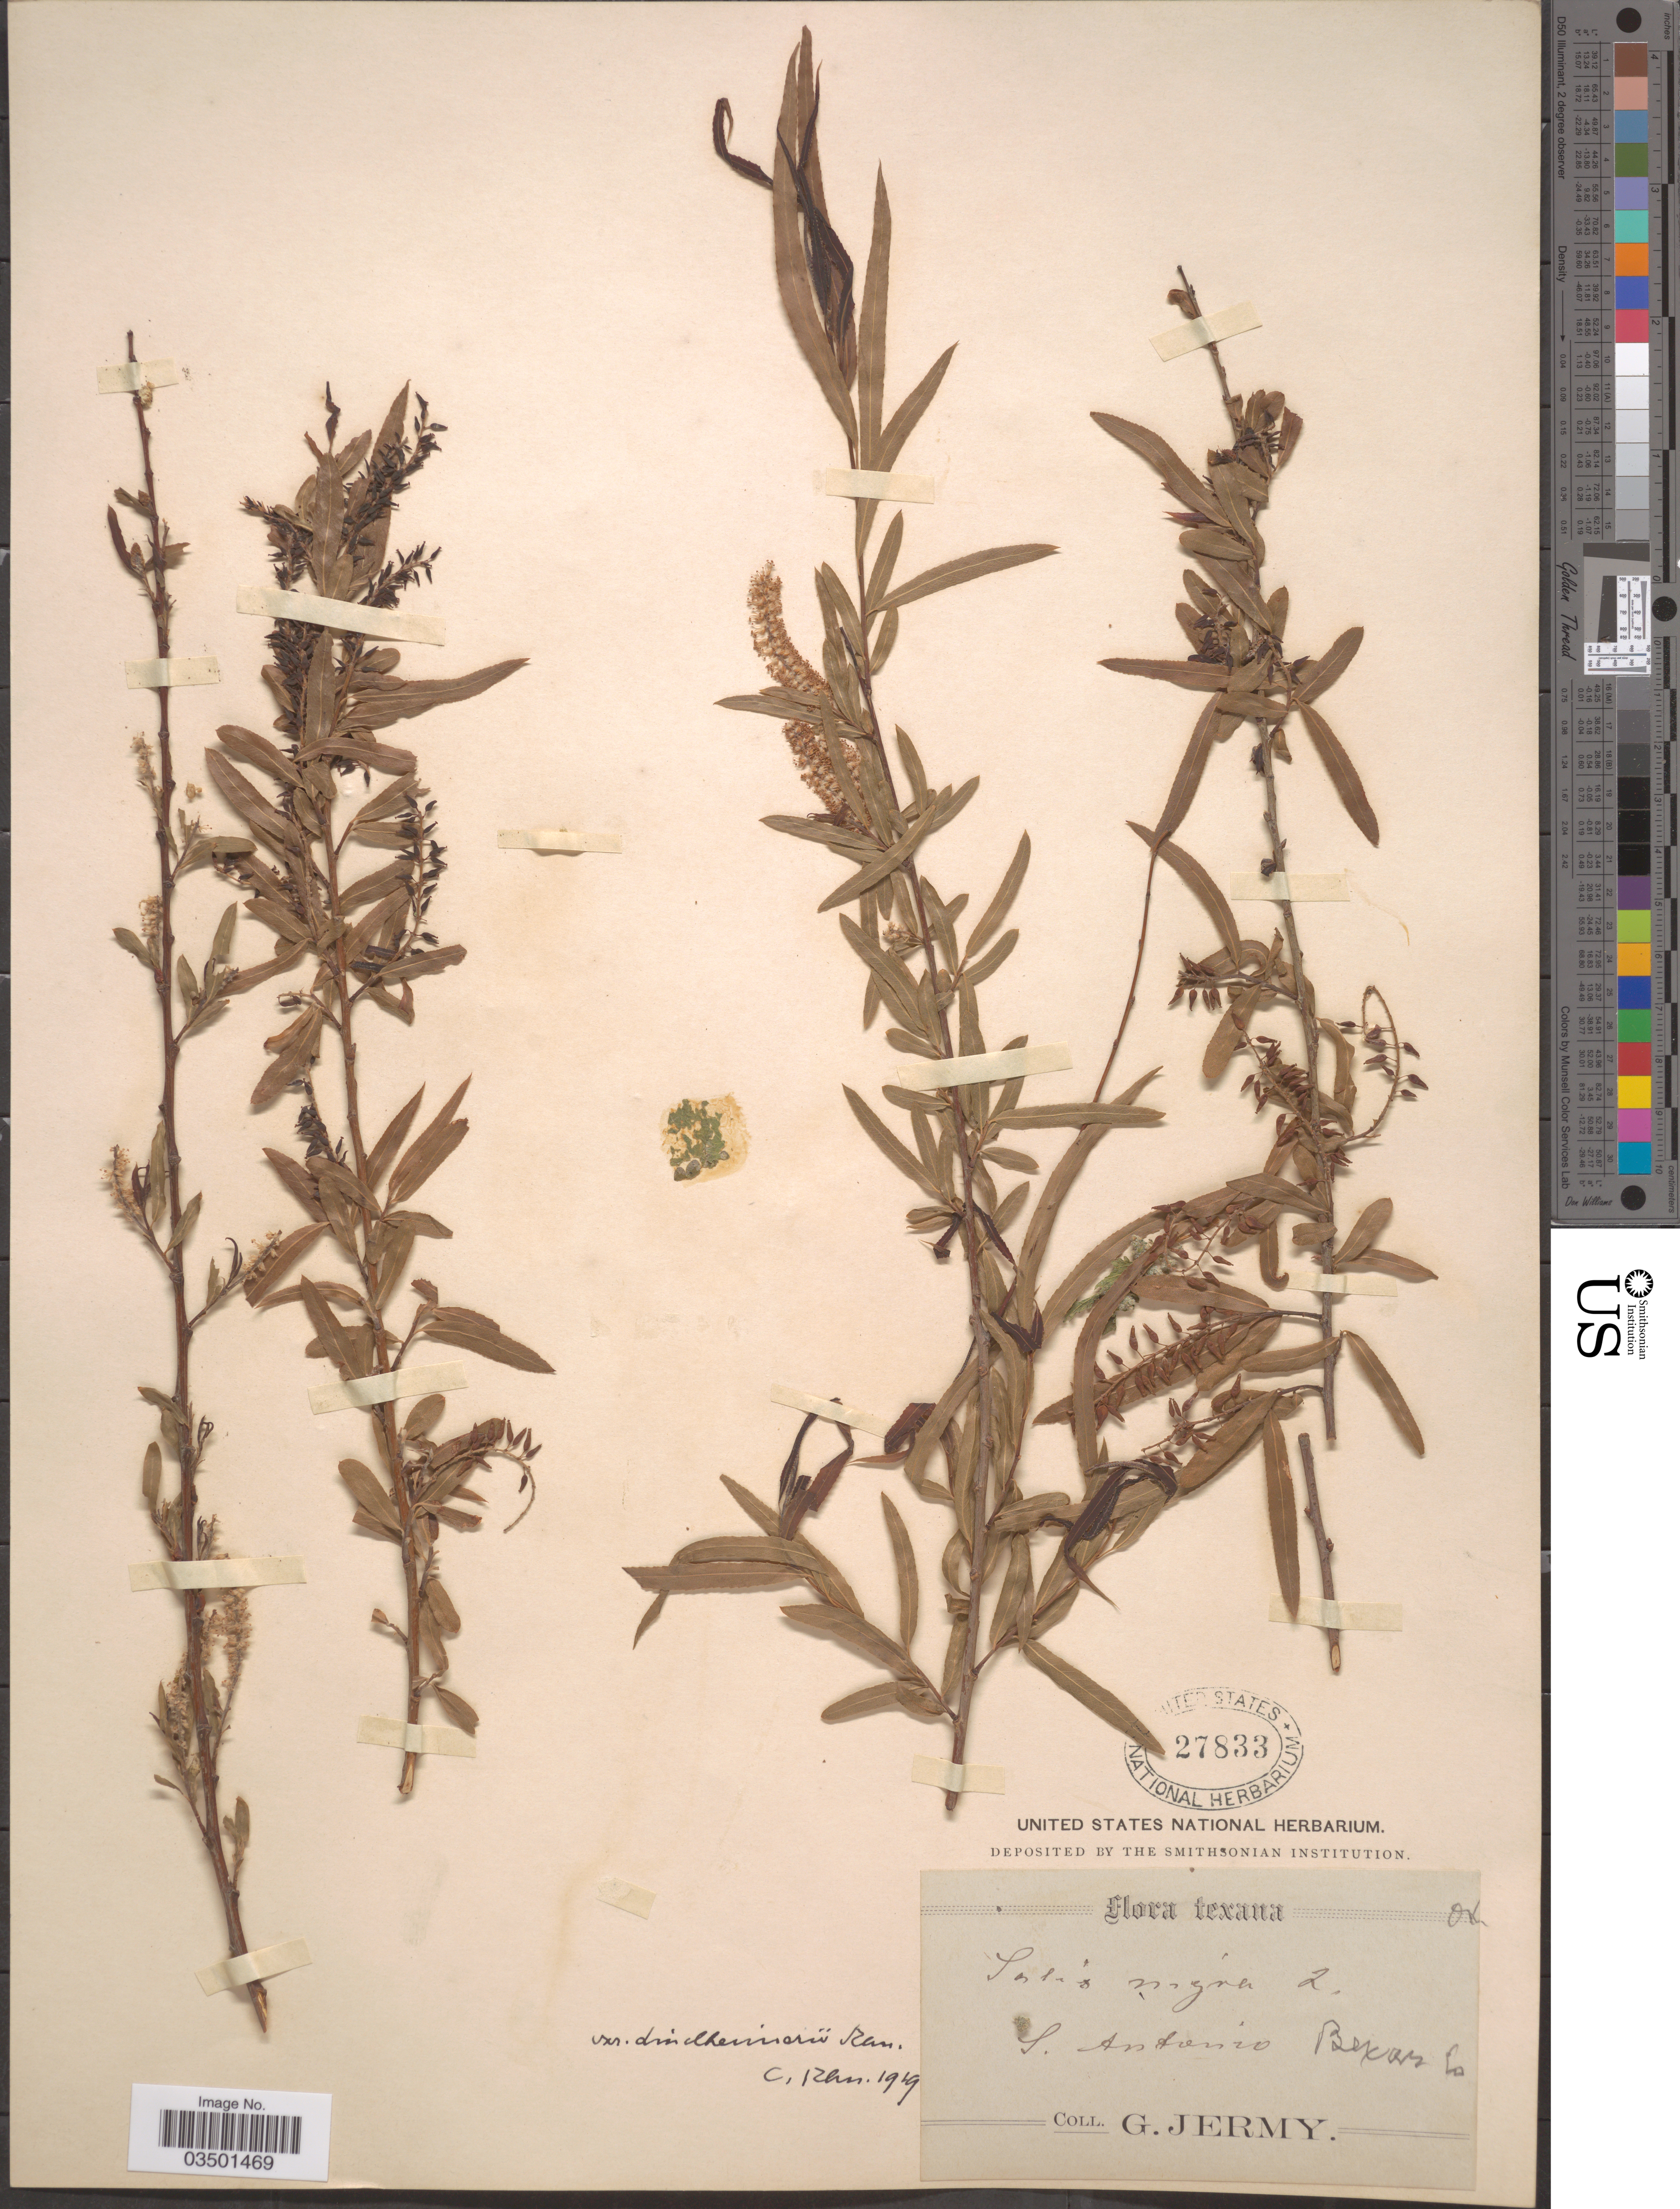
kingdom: Plantae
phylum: Tracheophyta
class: Magnoliopsida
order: Malpighiales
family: Salicaceae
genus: Salix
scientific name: Salix nigra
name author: Marshall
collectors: G. Jermy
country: United States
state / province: Texas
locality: S. Antonio, Bexar Co.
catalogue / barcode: US 27833